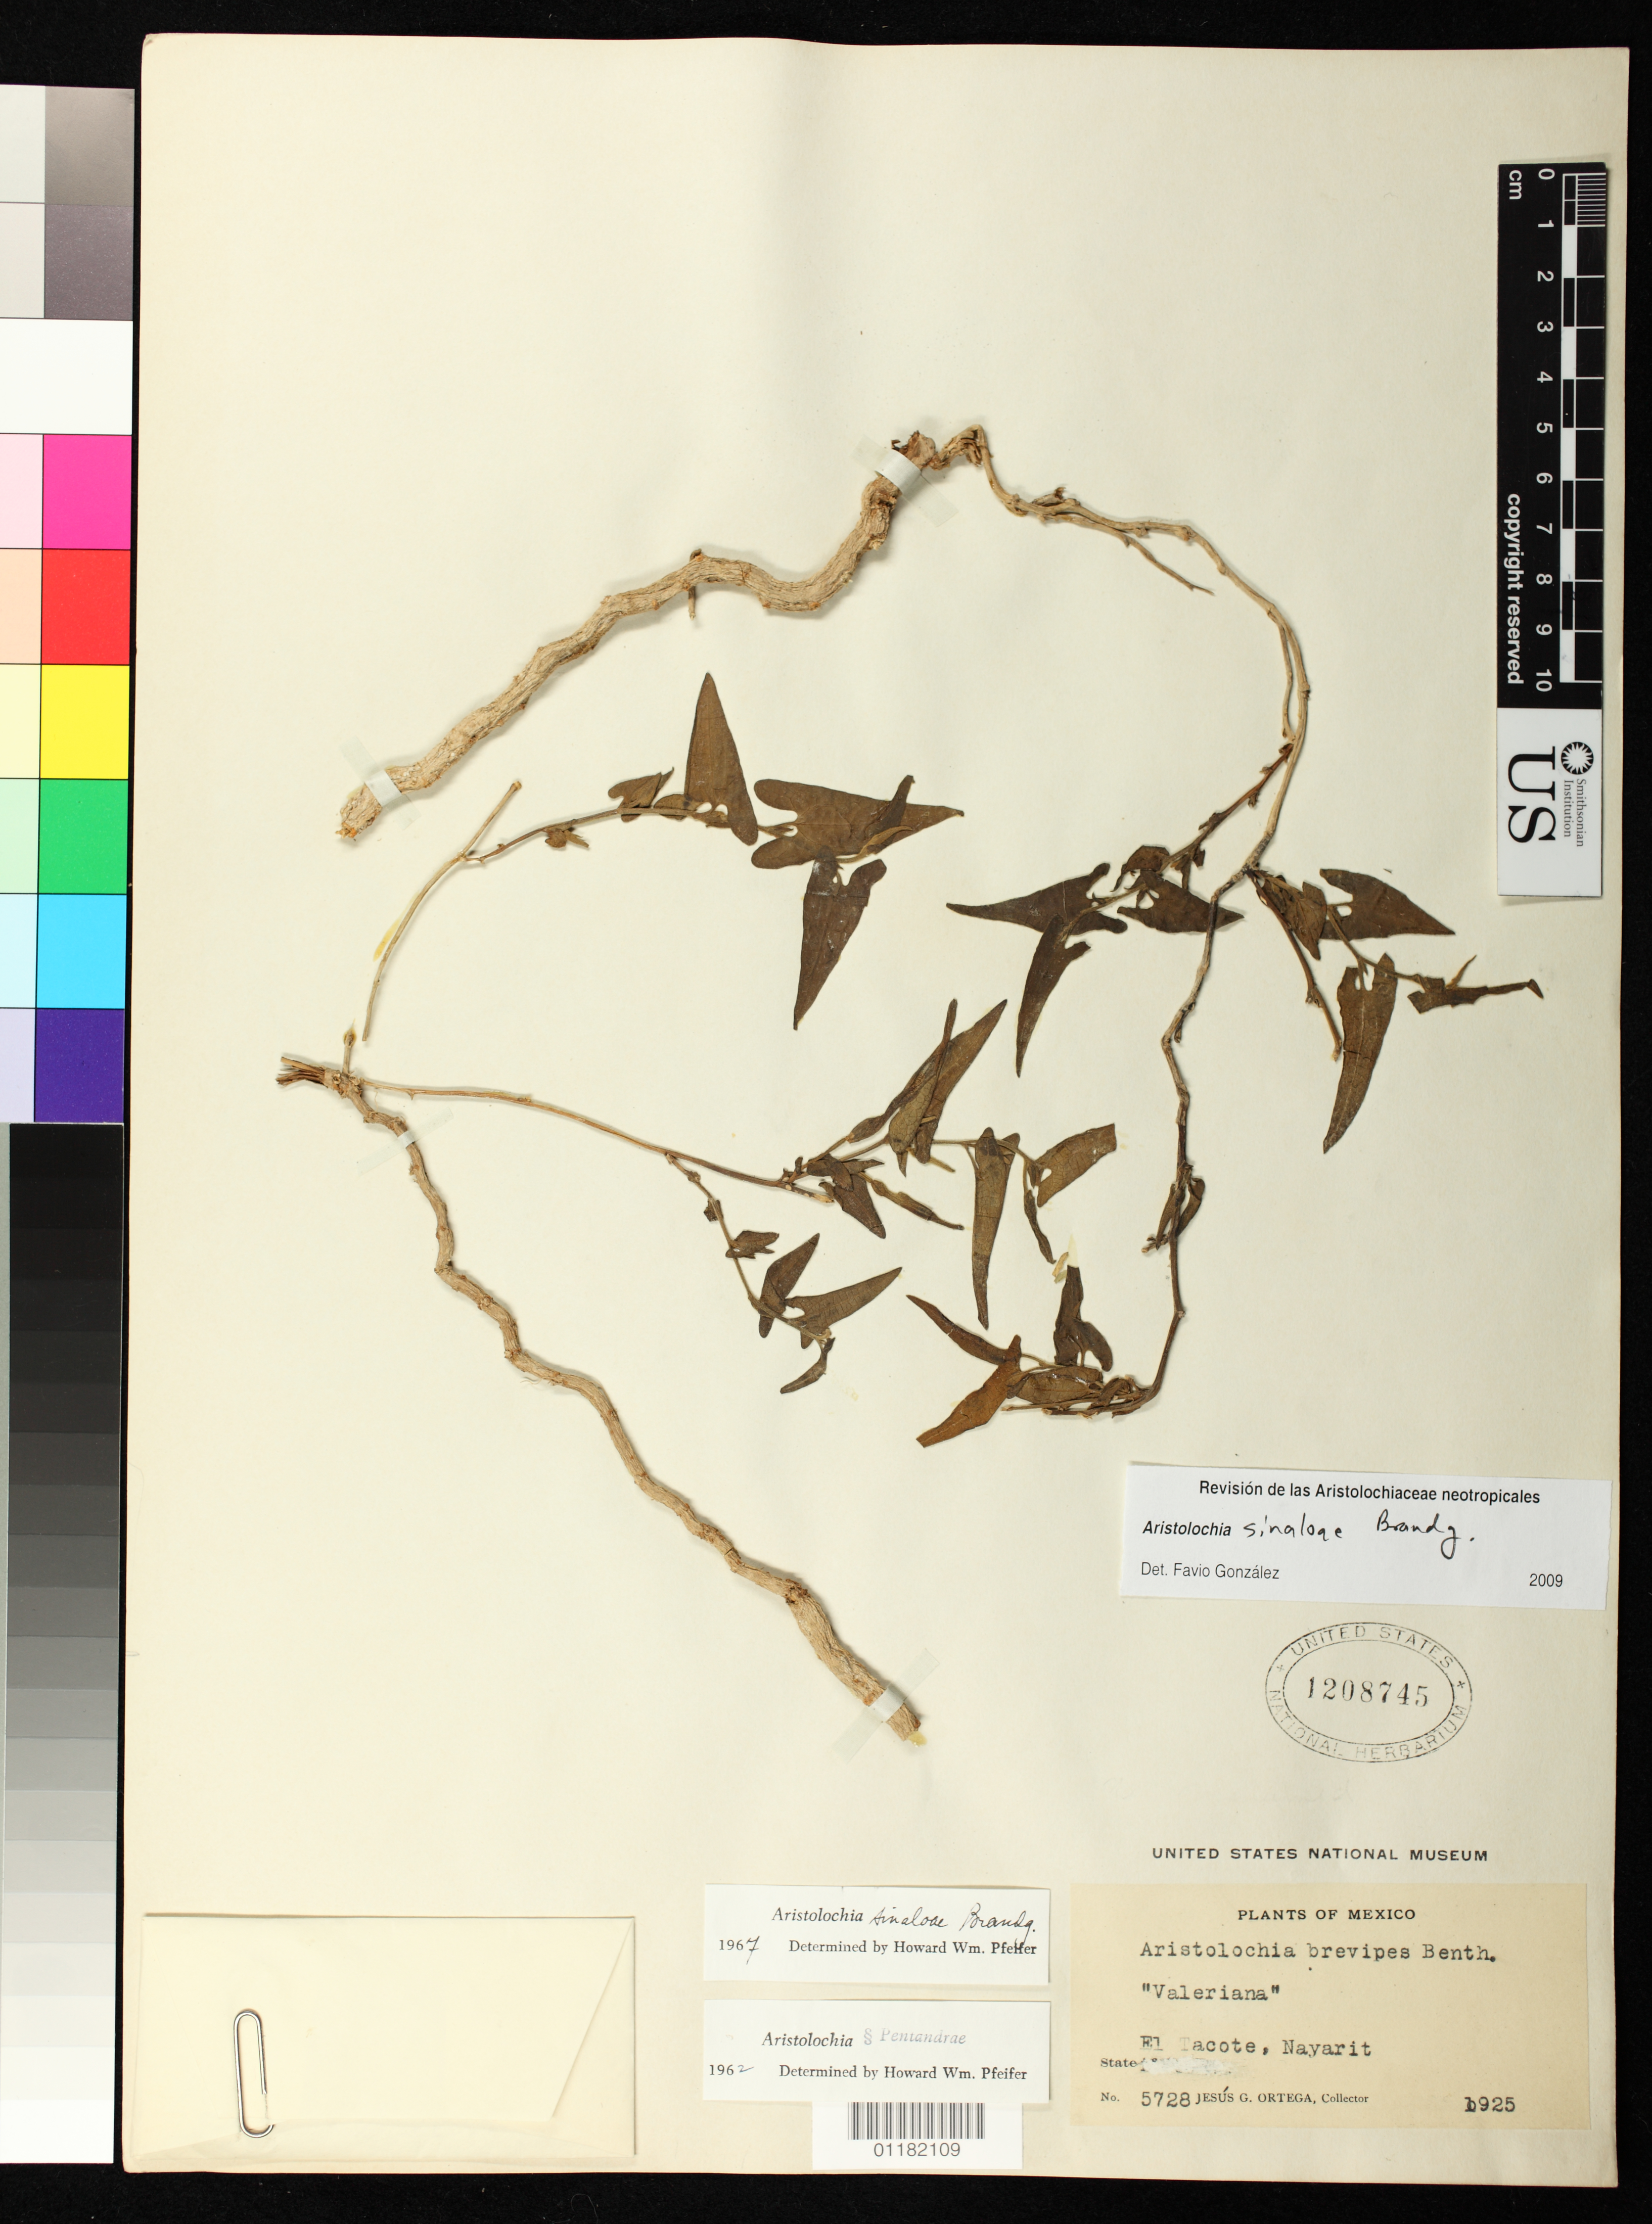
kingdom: Plantae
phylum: Tracheophyta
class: Magnoliopsida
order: Piperales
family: Aristolochiaceae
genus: Aristolochia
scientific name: Aristolochia sinaloae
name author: Brandegee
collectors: J. Ortega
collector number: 5728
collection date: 1925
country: Mexico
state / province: Nayarit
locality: El Tacote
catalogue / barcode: US 1208745